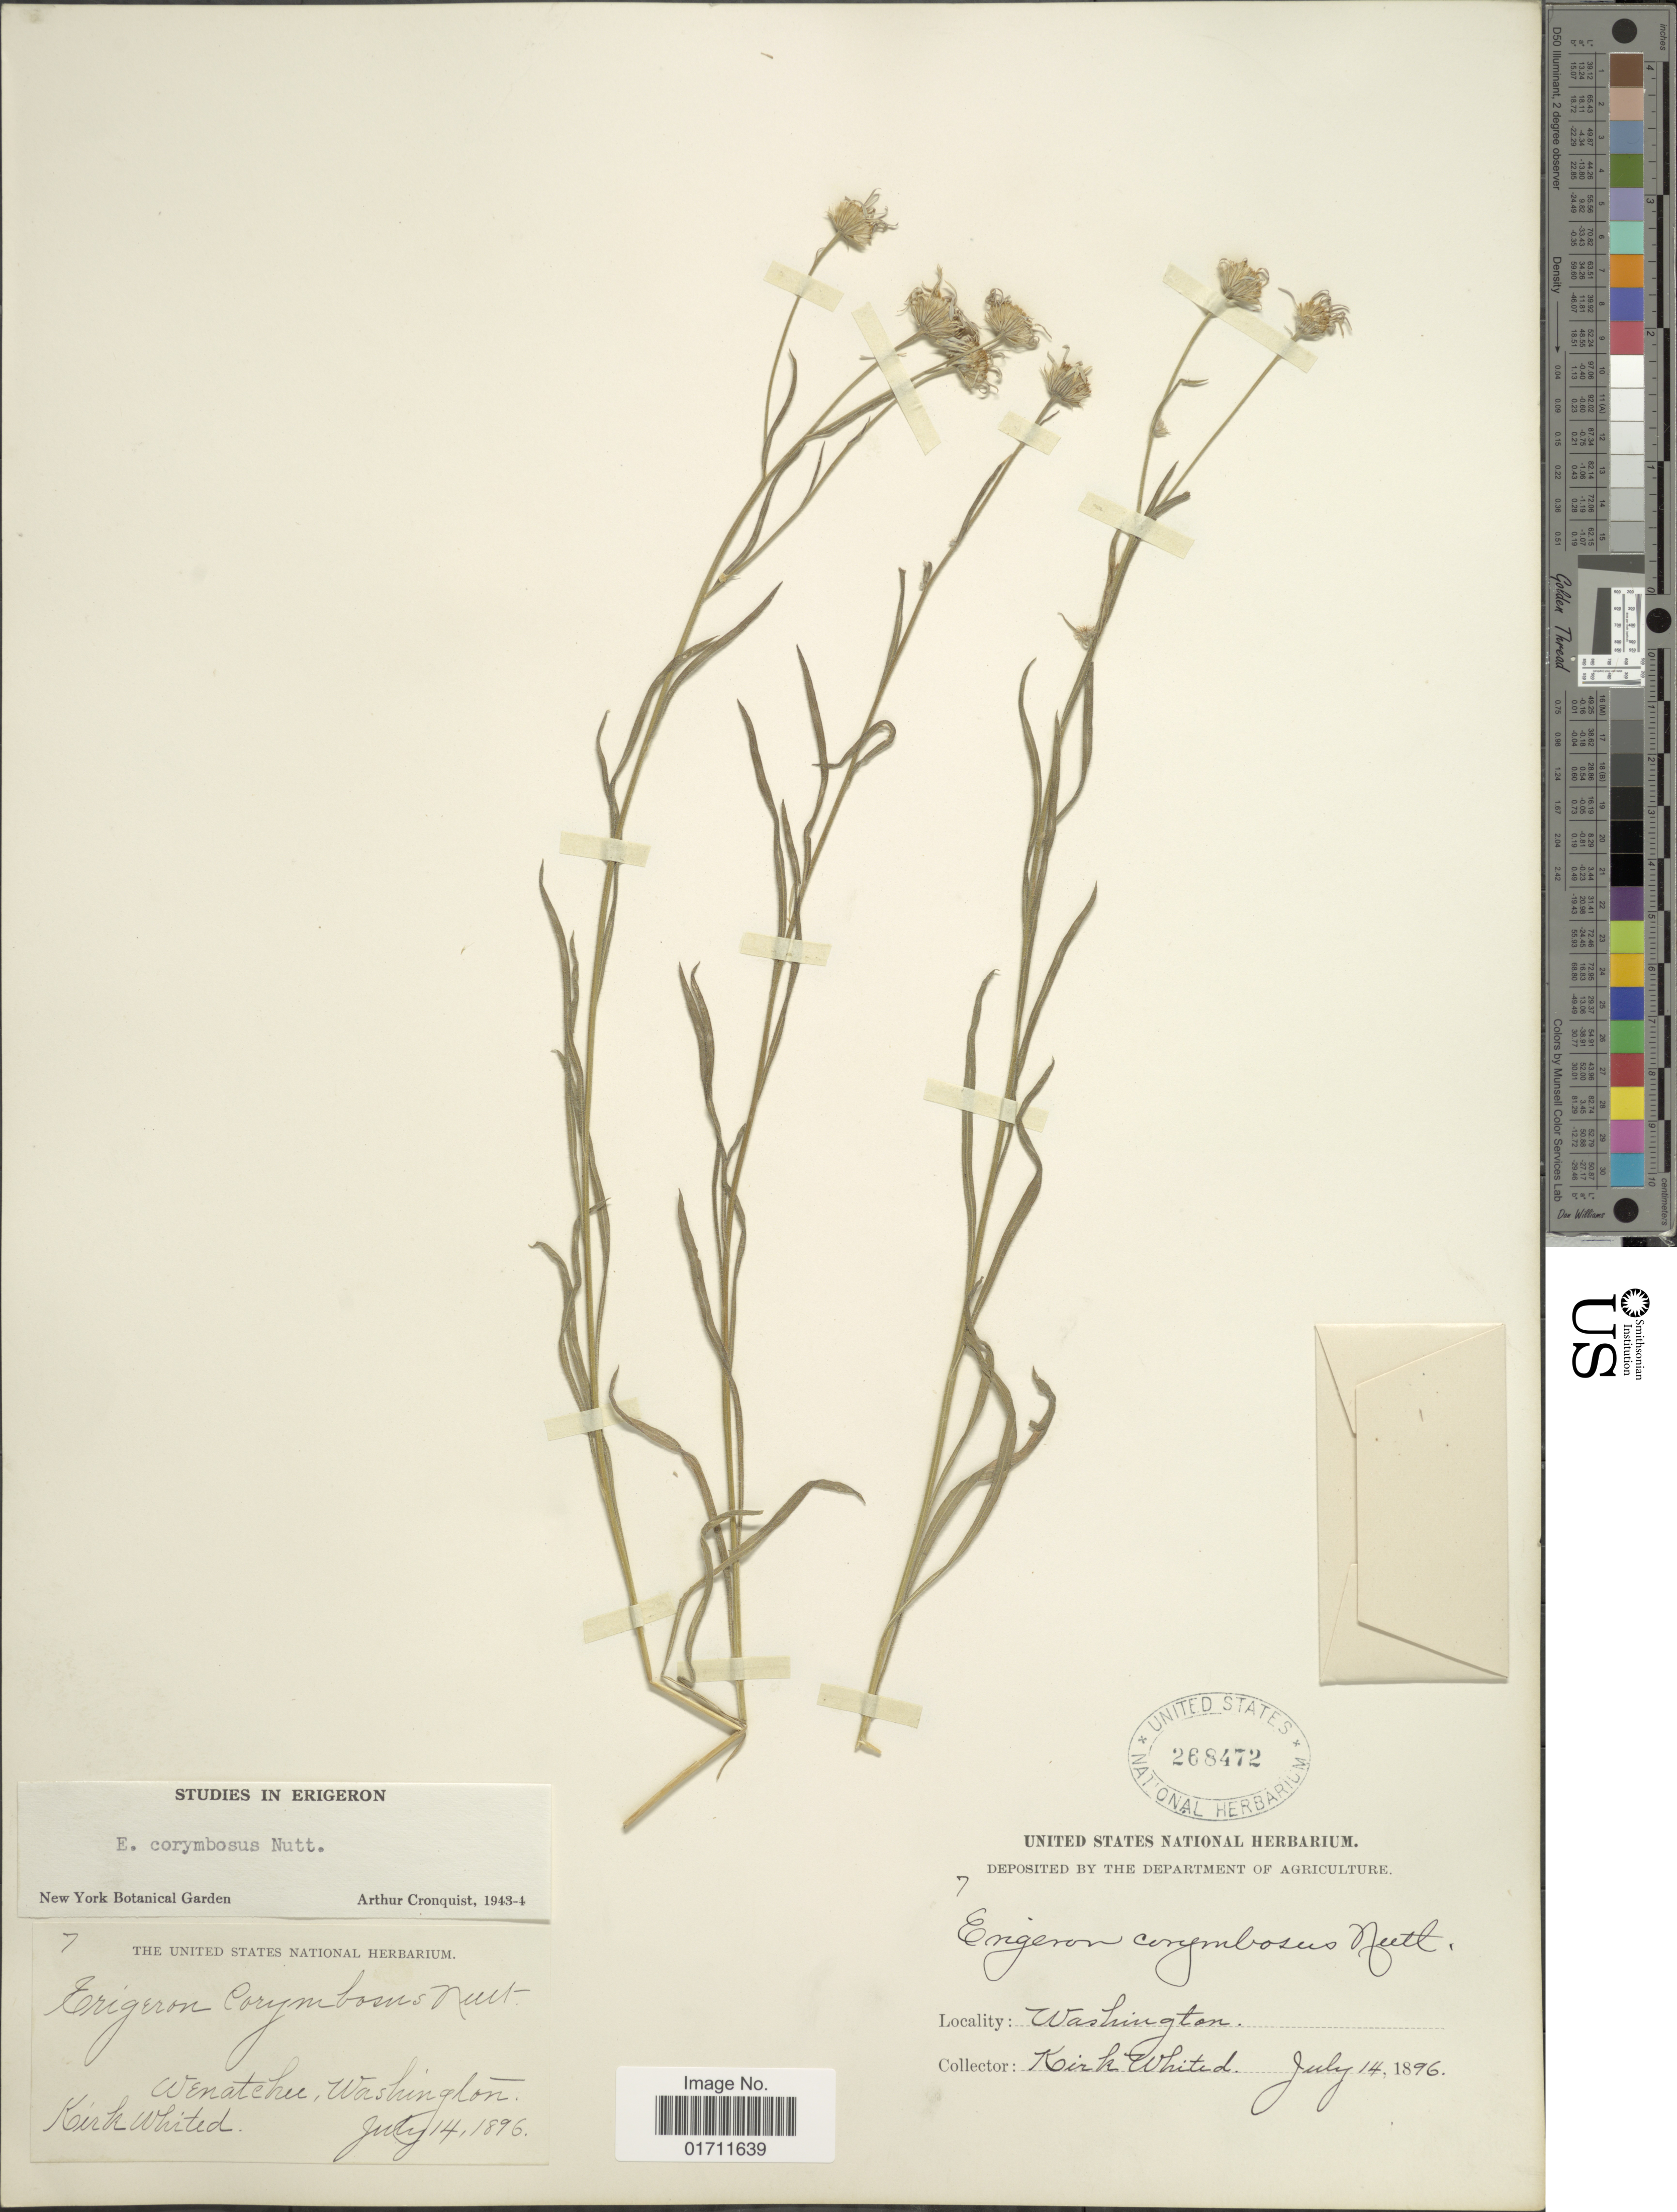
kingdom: Plantae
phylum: Tracheophyta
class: Magnoliopsida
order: Asterales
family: Asteraceae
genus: Erigeron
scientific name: Erigeron corymbosus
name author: Nutt.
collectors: K. Whited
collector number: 7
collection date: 1896-07-14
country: United States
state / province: Washington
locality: Wenatchu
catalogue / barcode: US 268472